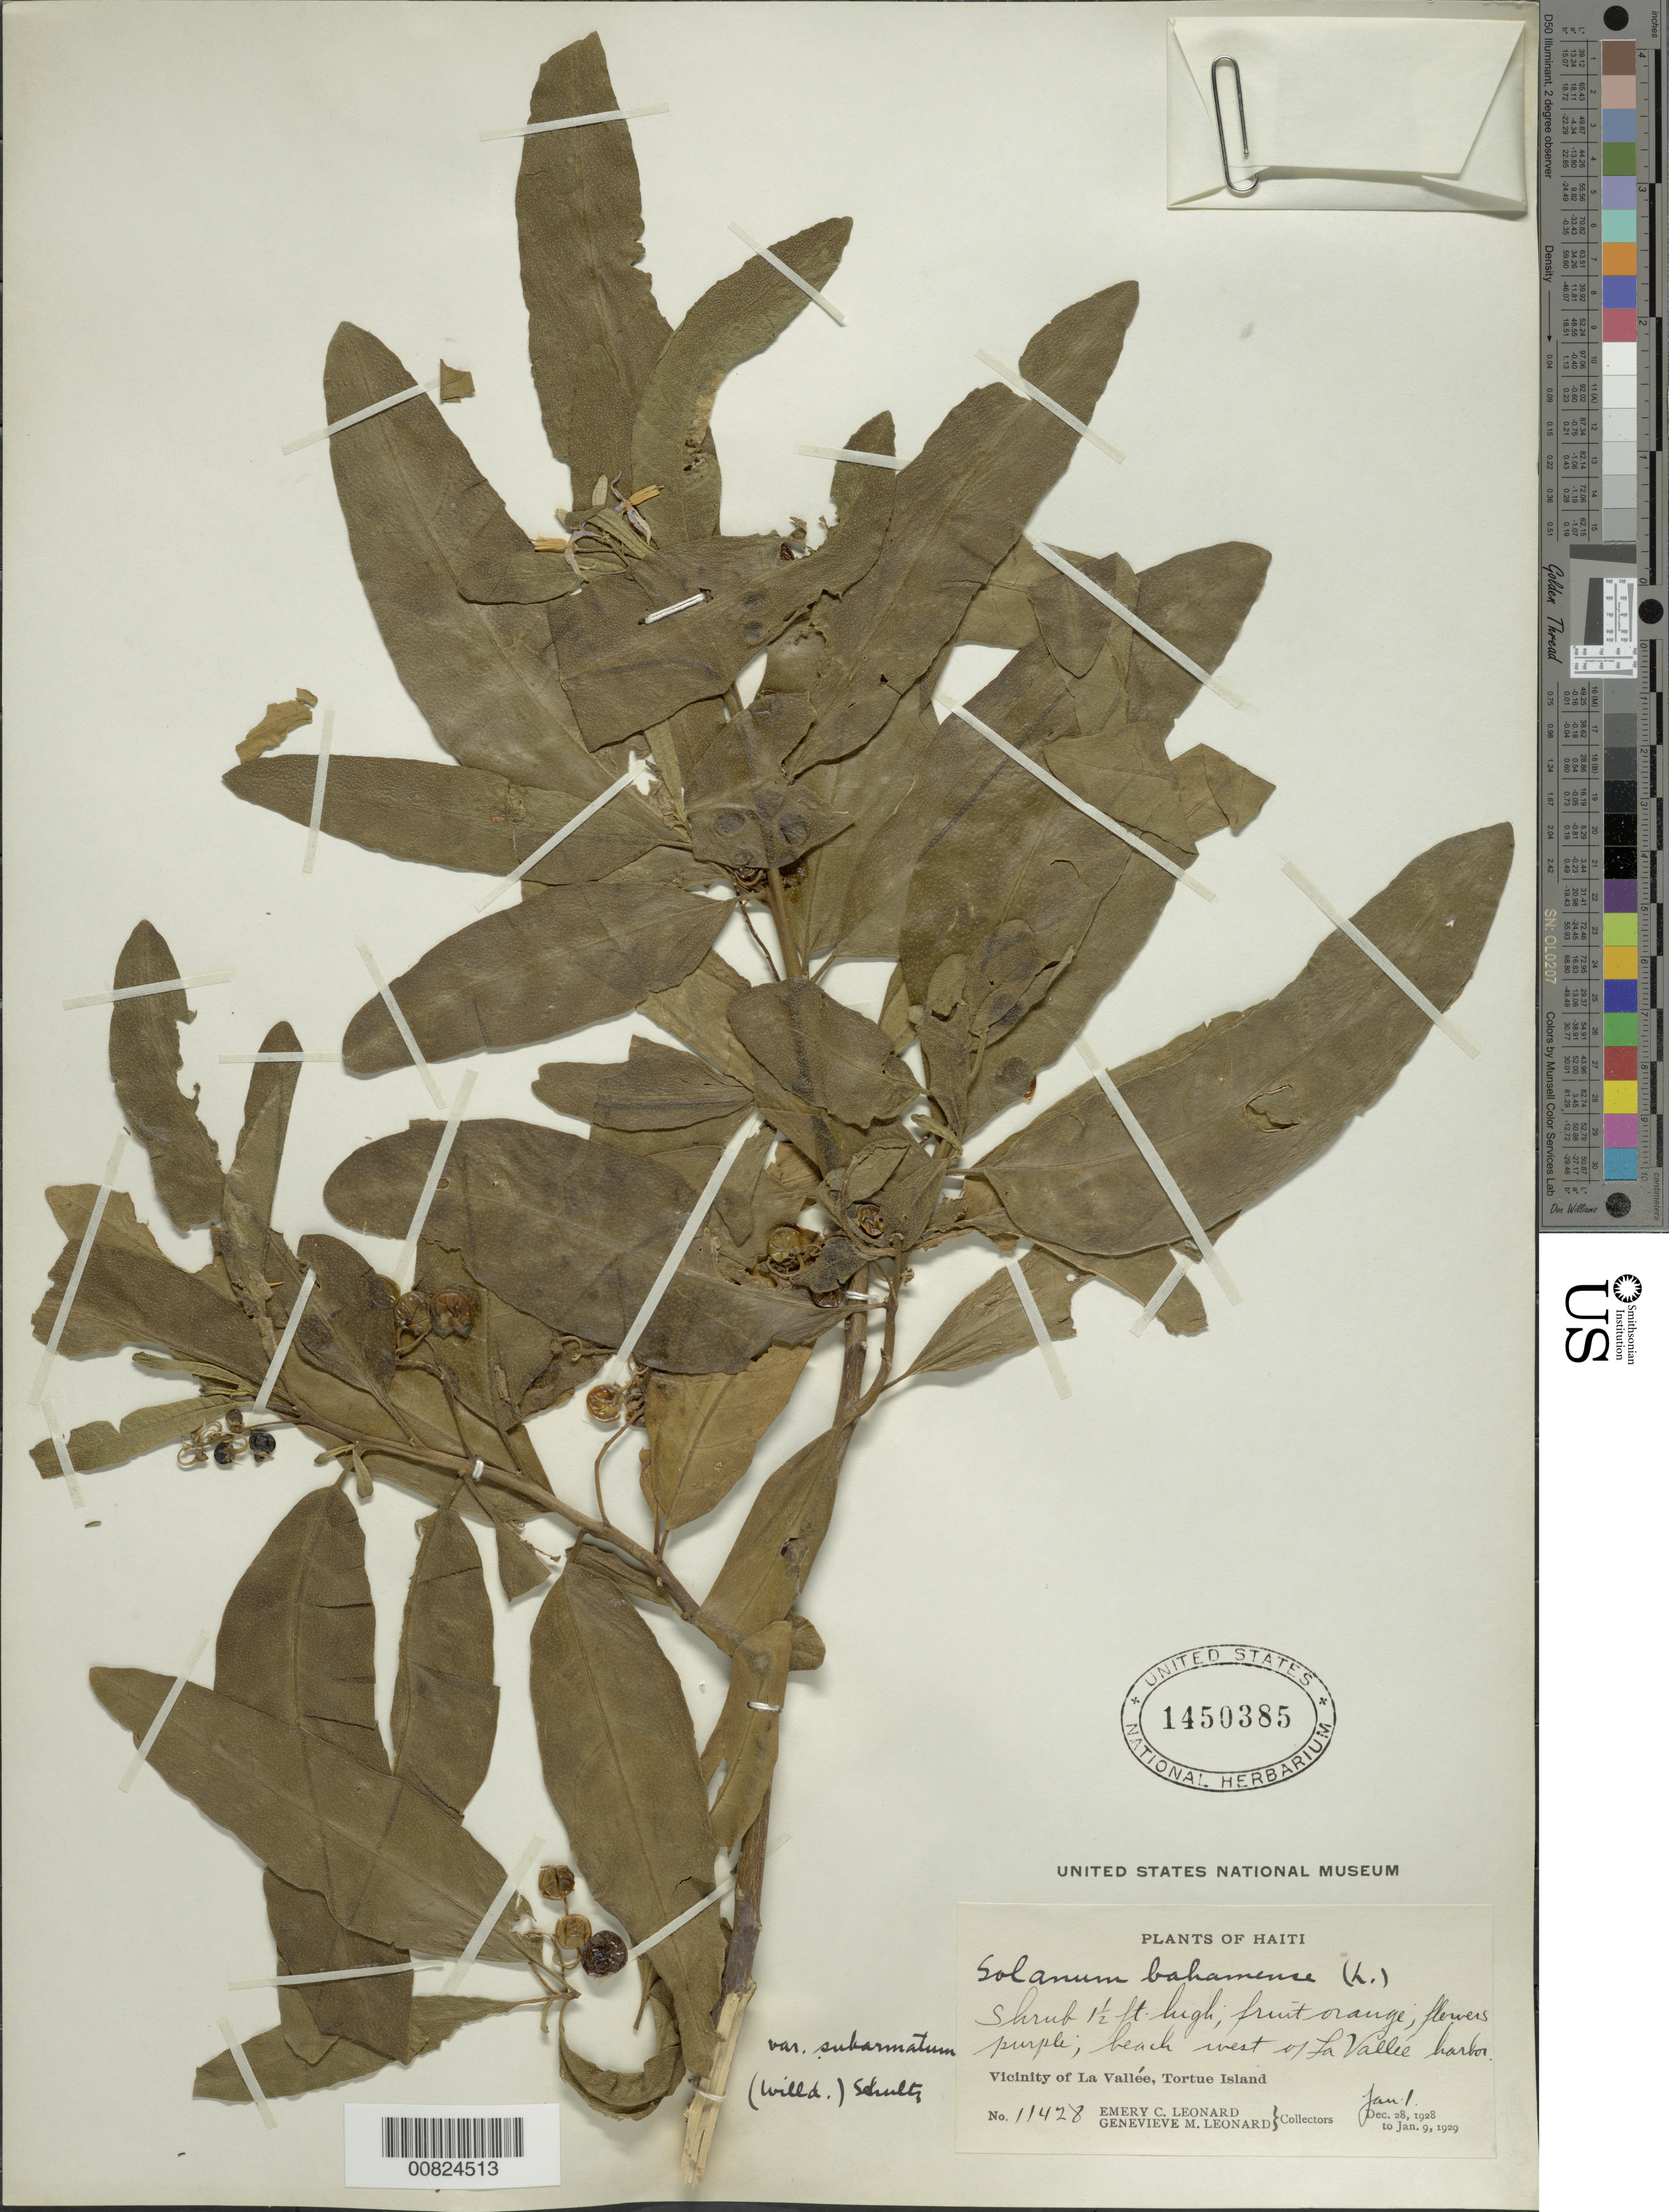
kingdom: Plantae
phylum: Tracheophyta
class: Magnoliopsida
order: Solanales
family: Solanaceae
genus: Solanum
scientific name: Solanum bahamense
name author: L.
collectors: E. C. Leonard & G. M. Leonard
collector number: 11428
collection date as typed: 01 Jan 1929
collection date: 1929-01-01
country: Haiti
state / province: Nord-Ouest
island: Île de la Tortue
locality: Vicinity of La Vallée, W of La Vallée harbor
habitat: Beach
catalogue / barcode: US 1450385